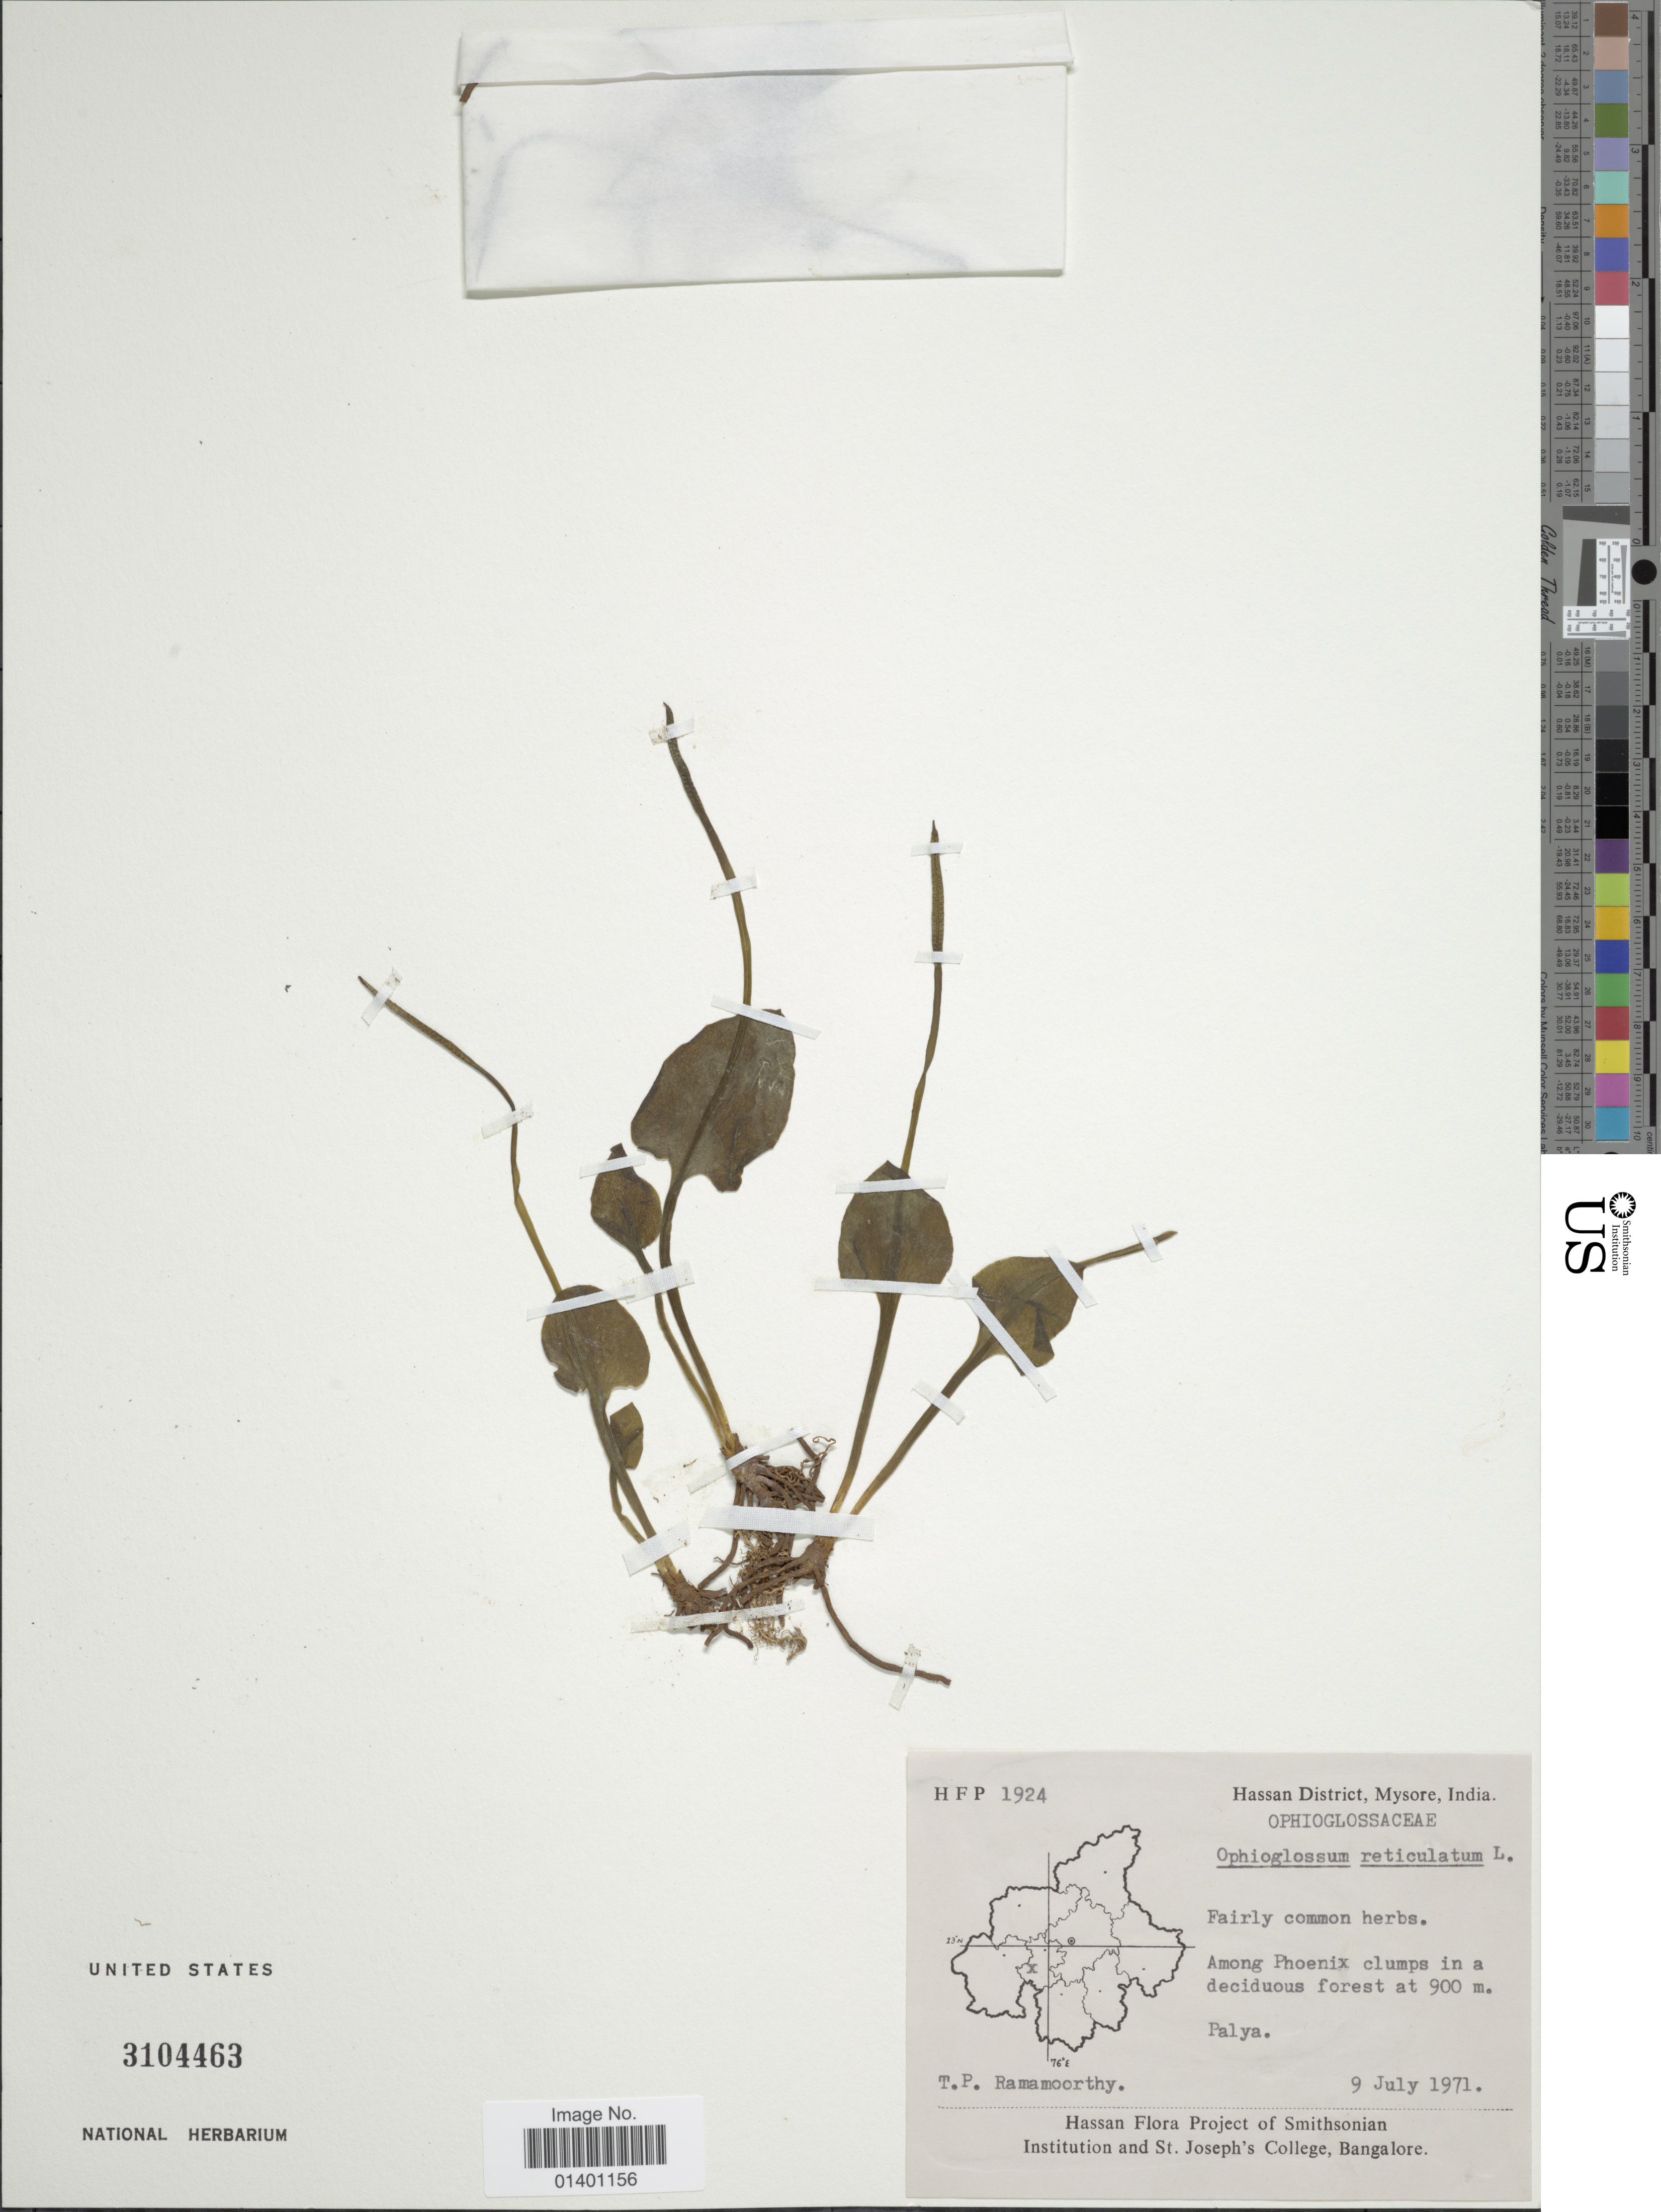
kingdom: Plantae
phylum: Tracheophyta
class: Polypodiopsida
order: Ophioglossales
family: Ophioglossaceae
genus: Ophioglossum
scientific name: Ophioglossum reticulatum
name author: L.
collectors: T. P. Ramamoorthy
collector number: HFP 1924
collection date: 1971-07-09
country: India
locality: Hassan District, Mysore, Palya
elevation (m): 900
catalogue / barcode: US 3104463